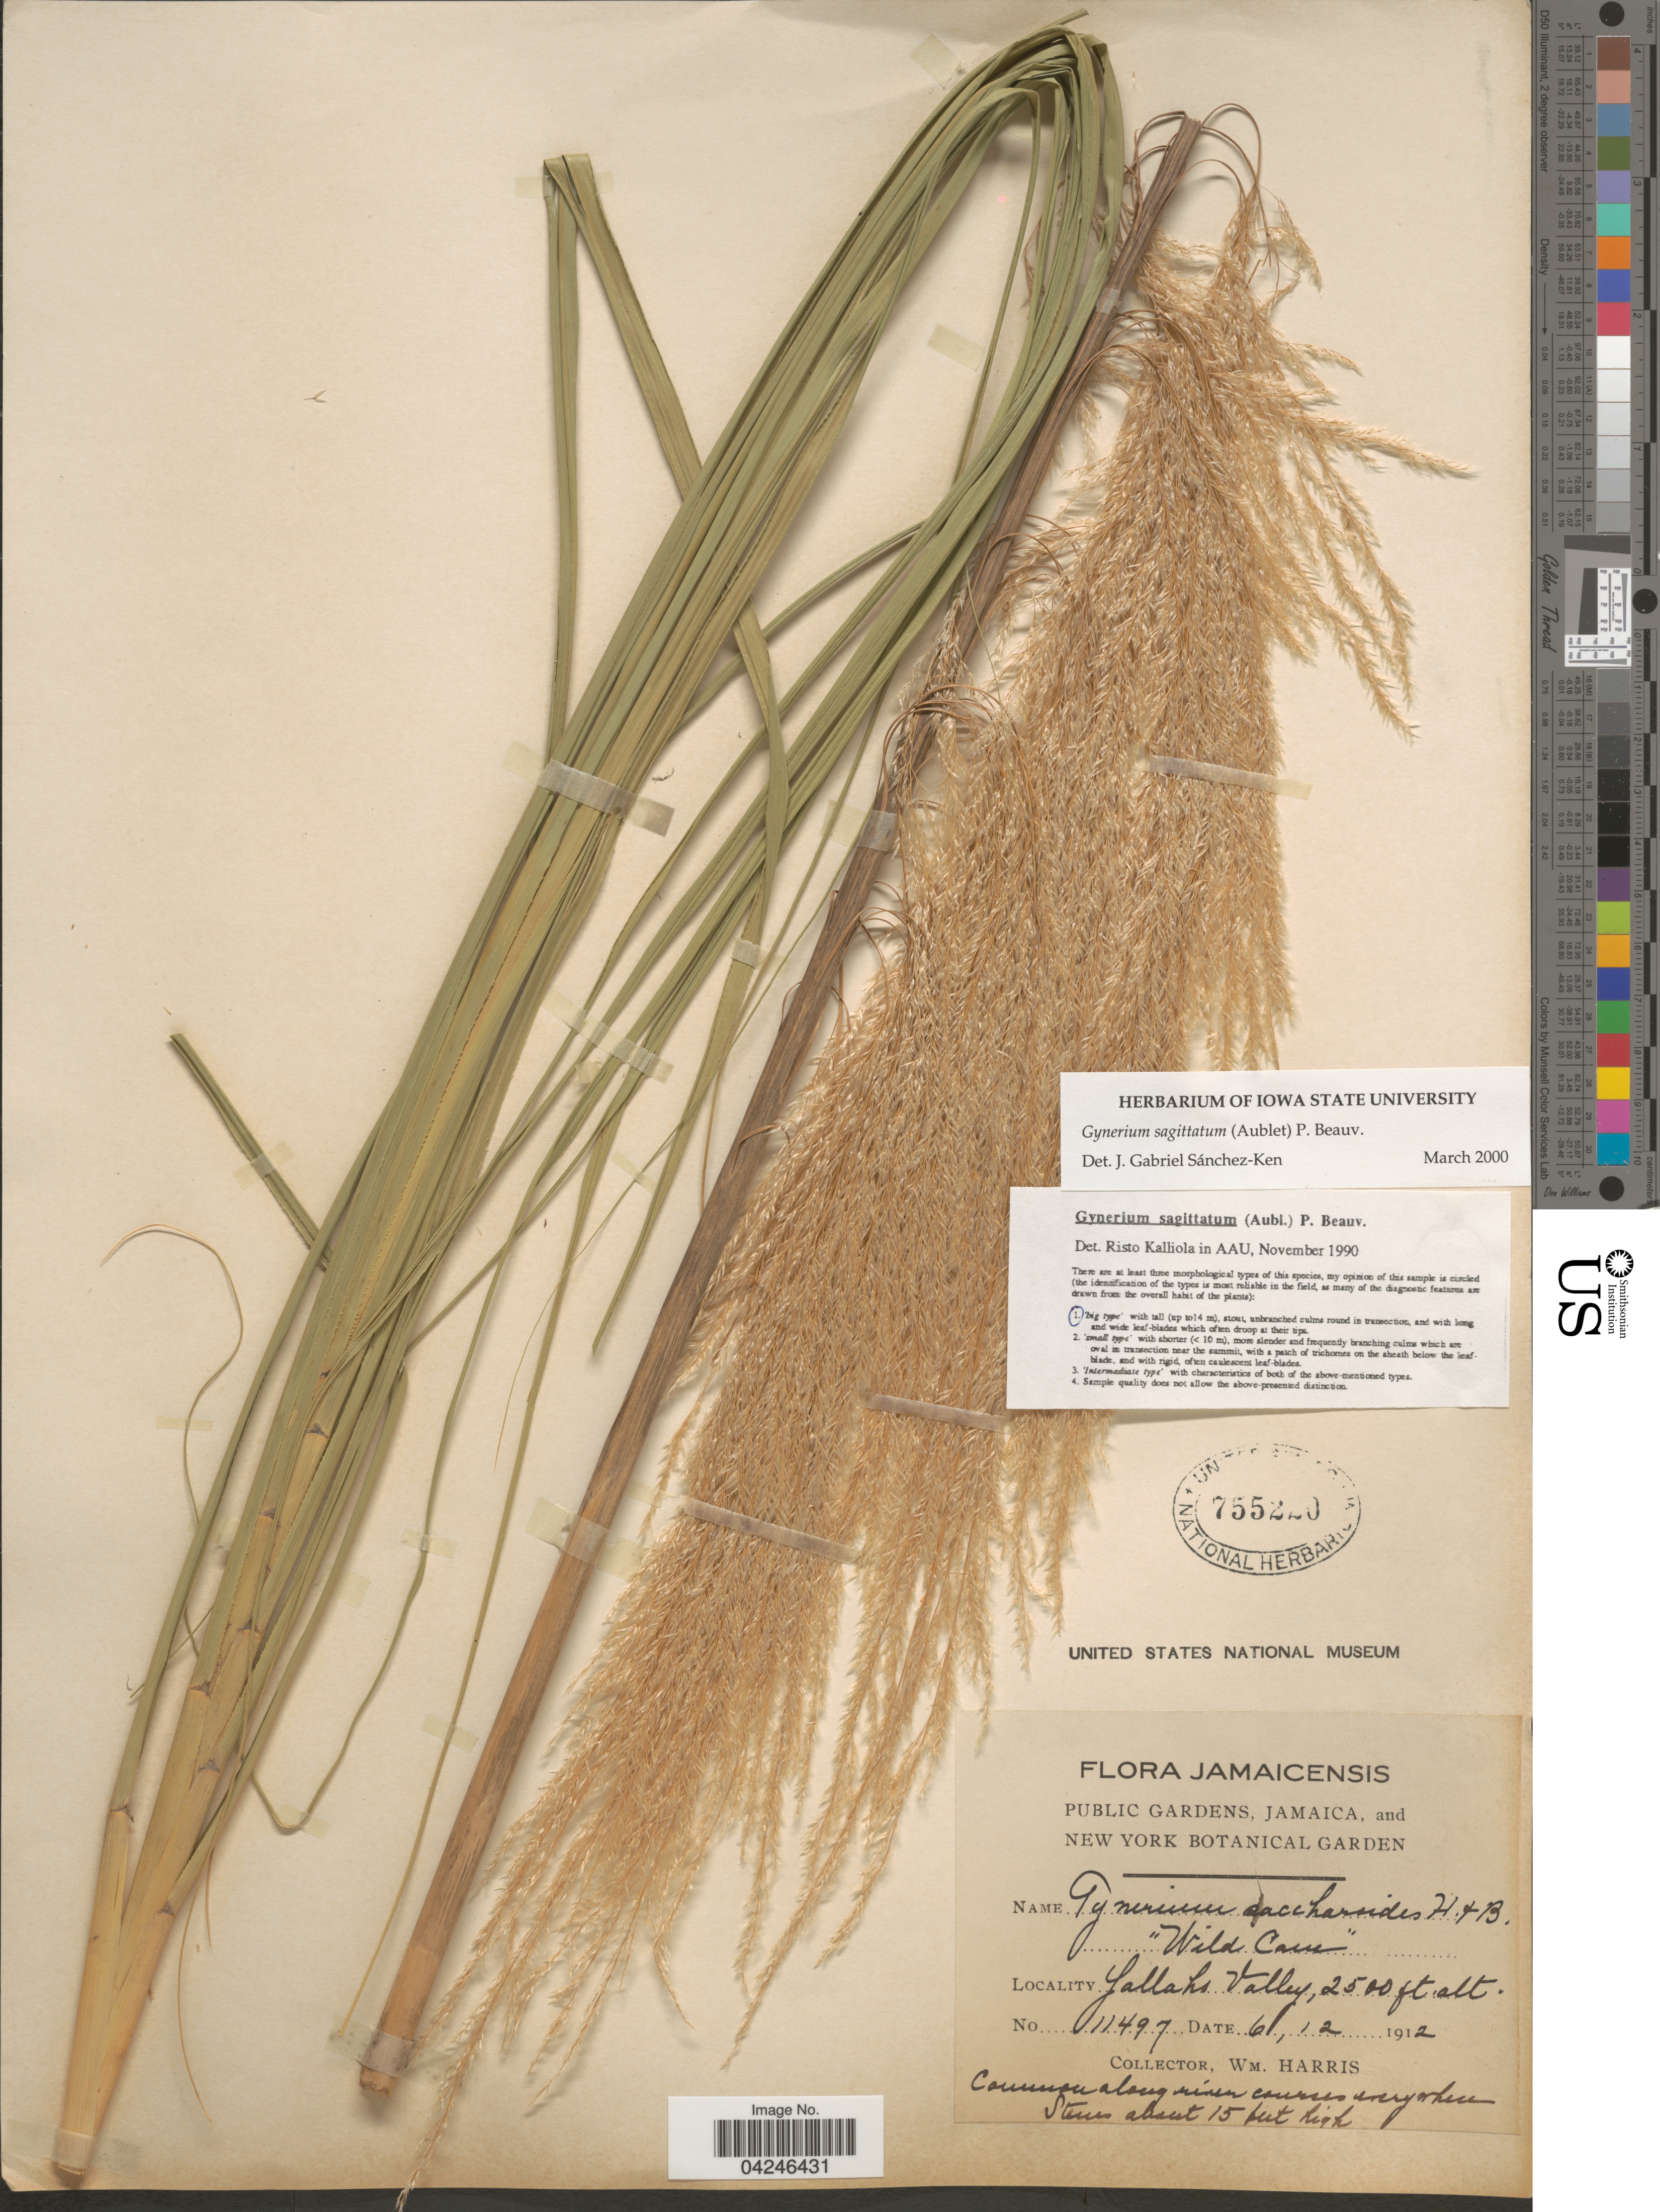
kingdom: Plantae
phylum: Tracheophyta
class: Liliopsida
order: Poales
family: Poaceae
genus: Gynerium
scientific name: Gynerium sagittatum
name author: (Aubl.) P. Beauv.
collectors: W. H. Harris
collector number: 11497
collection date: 1912-12-06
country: Jamaica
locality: Yallahs Valley.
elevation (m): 762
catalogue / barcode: US 755220